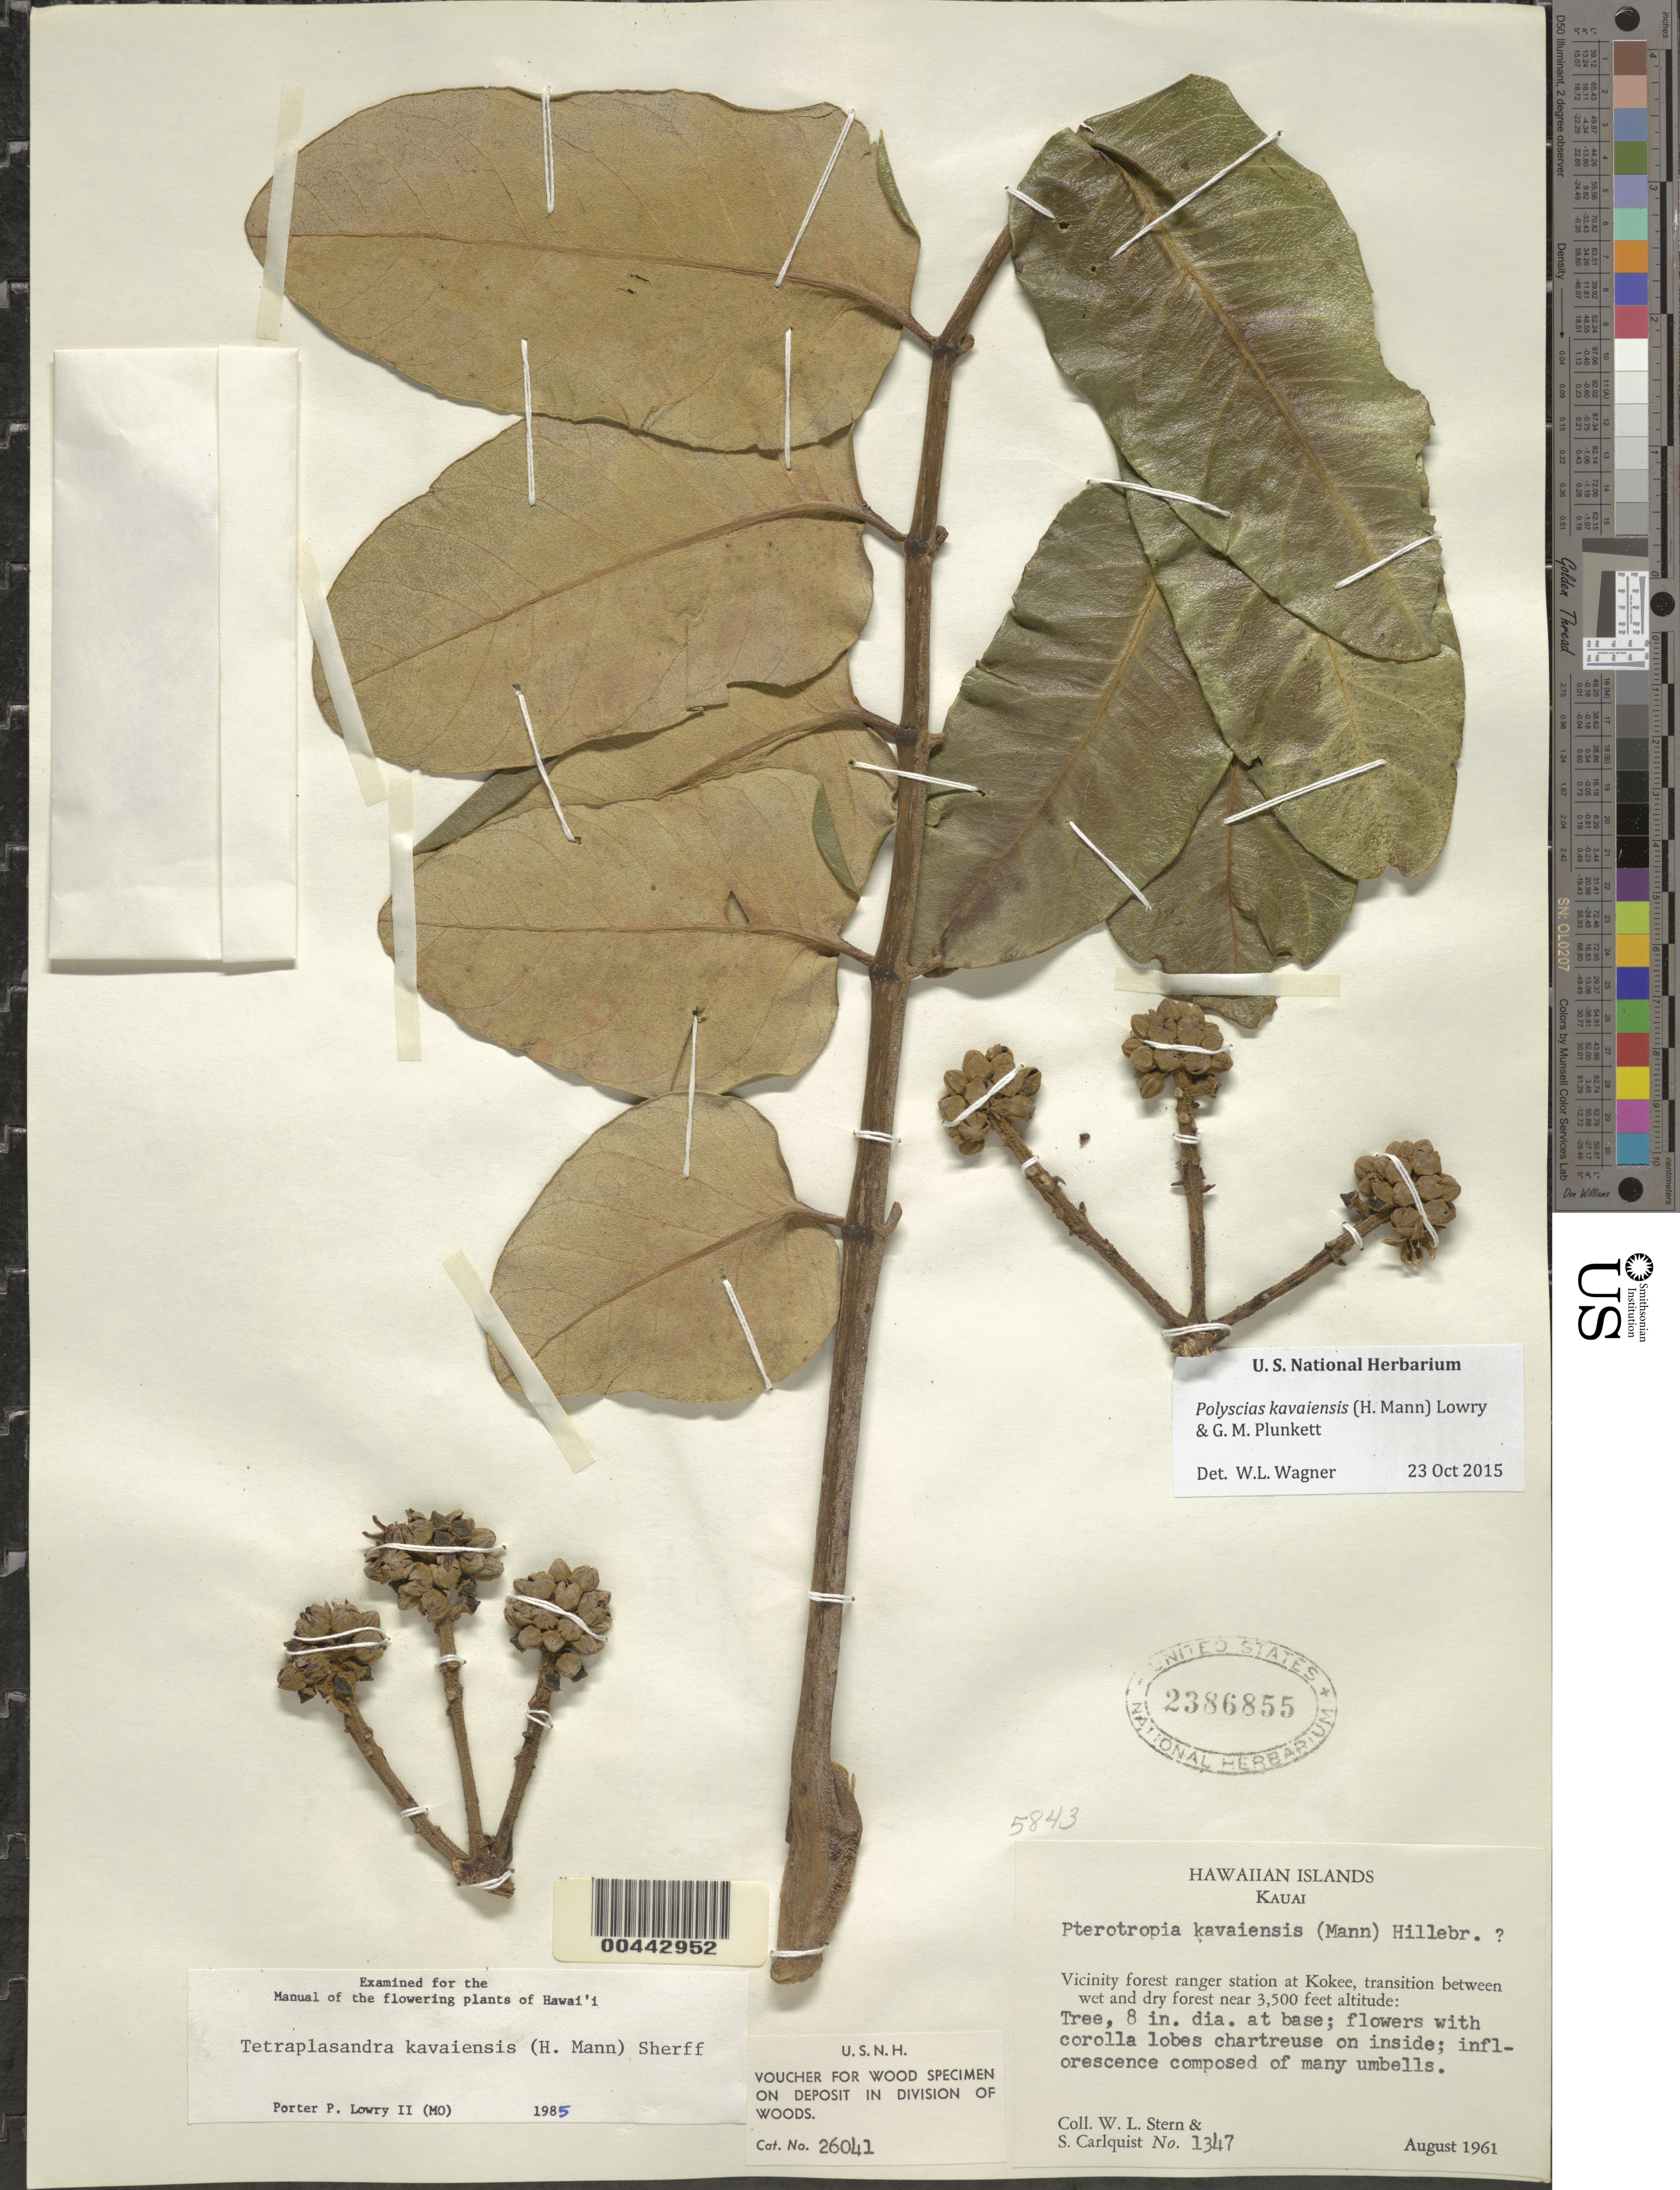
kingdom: Plantae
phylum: Tracheophyta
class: Magnoliopsida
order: Apiales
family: Araliaceae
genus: Polyscias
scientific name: Polyscias kavaiensis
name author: (H. Mann) Lowry & G. M. Plunkett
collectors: W. L. Stern & S. Carlquist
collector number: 1347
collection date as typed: Aug 1961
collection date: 1961-08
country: United States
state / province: Hawaii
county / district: Kauai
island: Kaua'i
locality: Vicinity forest ranger station at Kokee.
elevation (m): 1067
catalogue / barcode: US 2386855